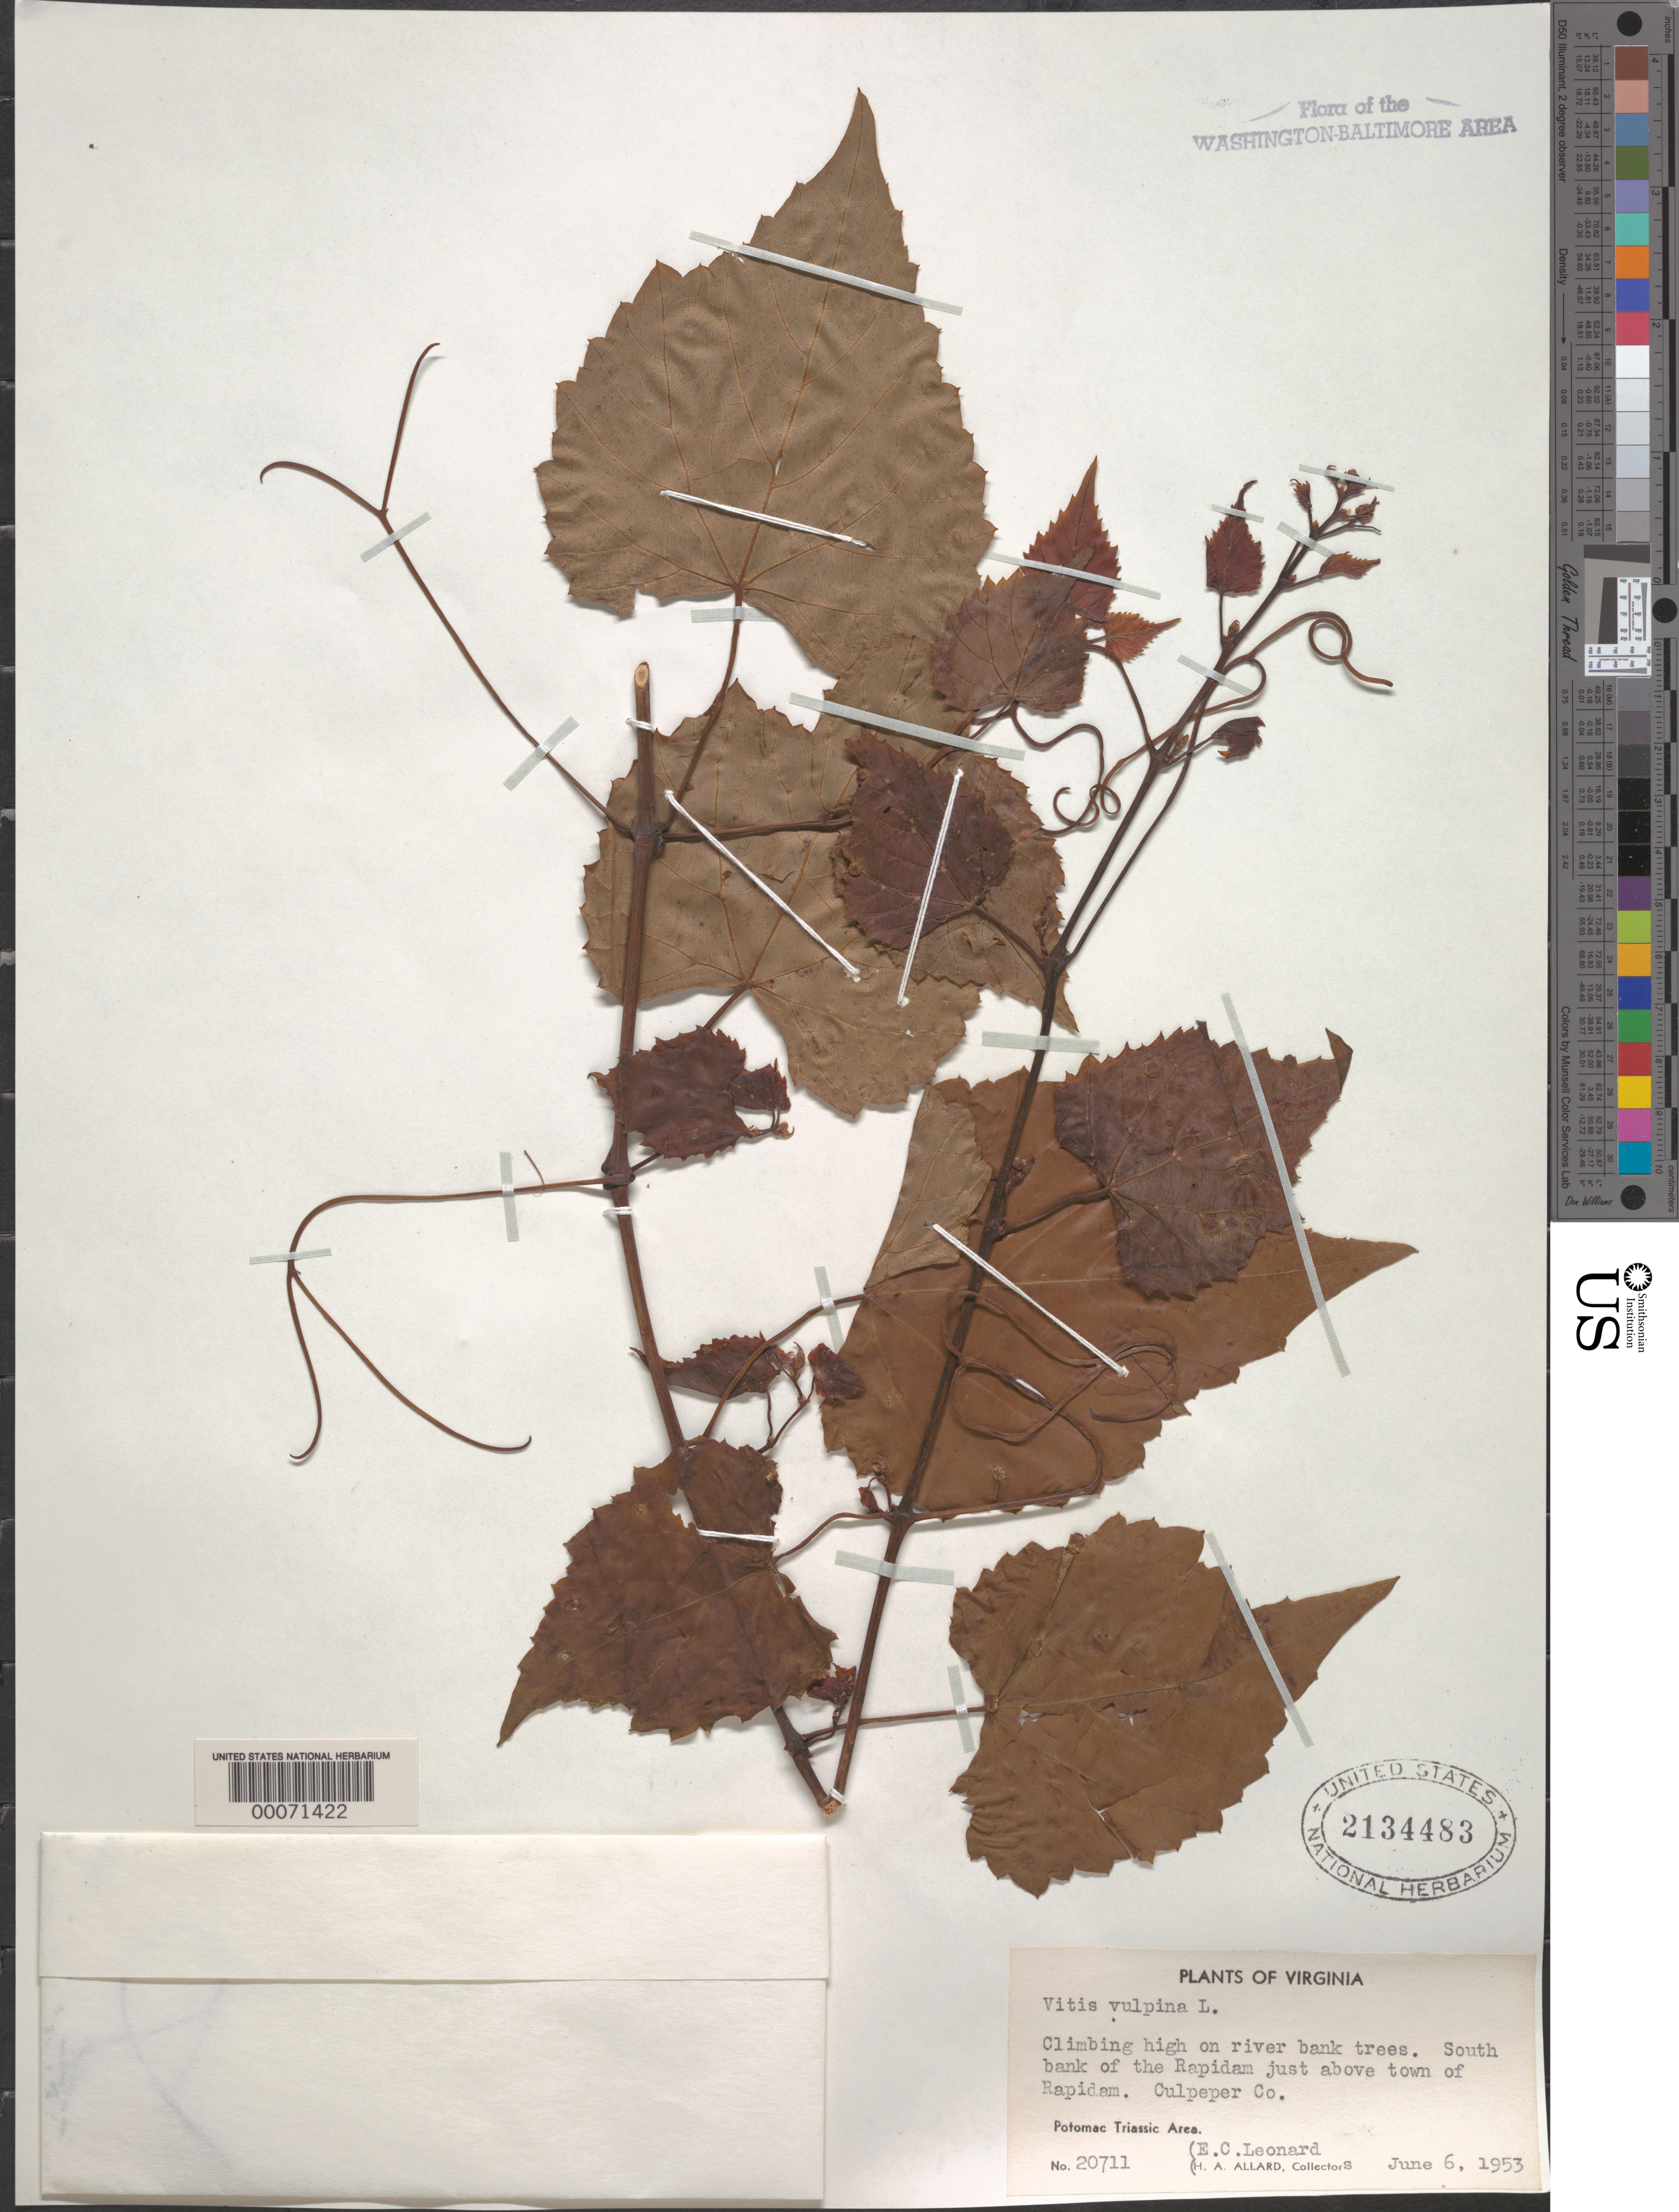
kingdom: Plantae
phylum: Tracheophyta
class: Magnoliopsida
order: Vitales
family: Vitaceae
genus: Vitis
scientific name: Vitis vulpina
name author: L.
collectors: E. C. Leonard & H. A. Allard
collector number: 20711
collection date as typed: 06 Jun 1953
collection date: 1953-06-06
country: United States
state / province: Virginia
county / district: Culpeper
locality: Rapidam Run, above Rapidam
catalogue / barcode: US 2134483